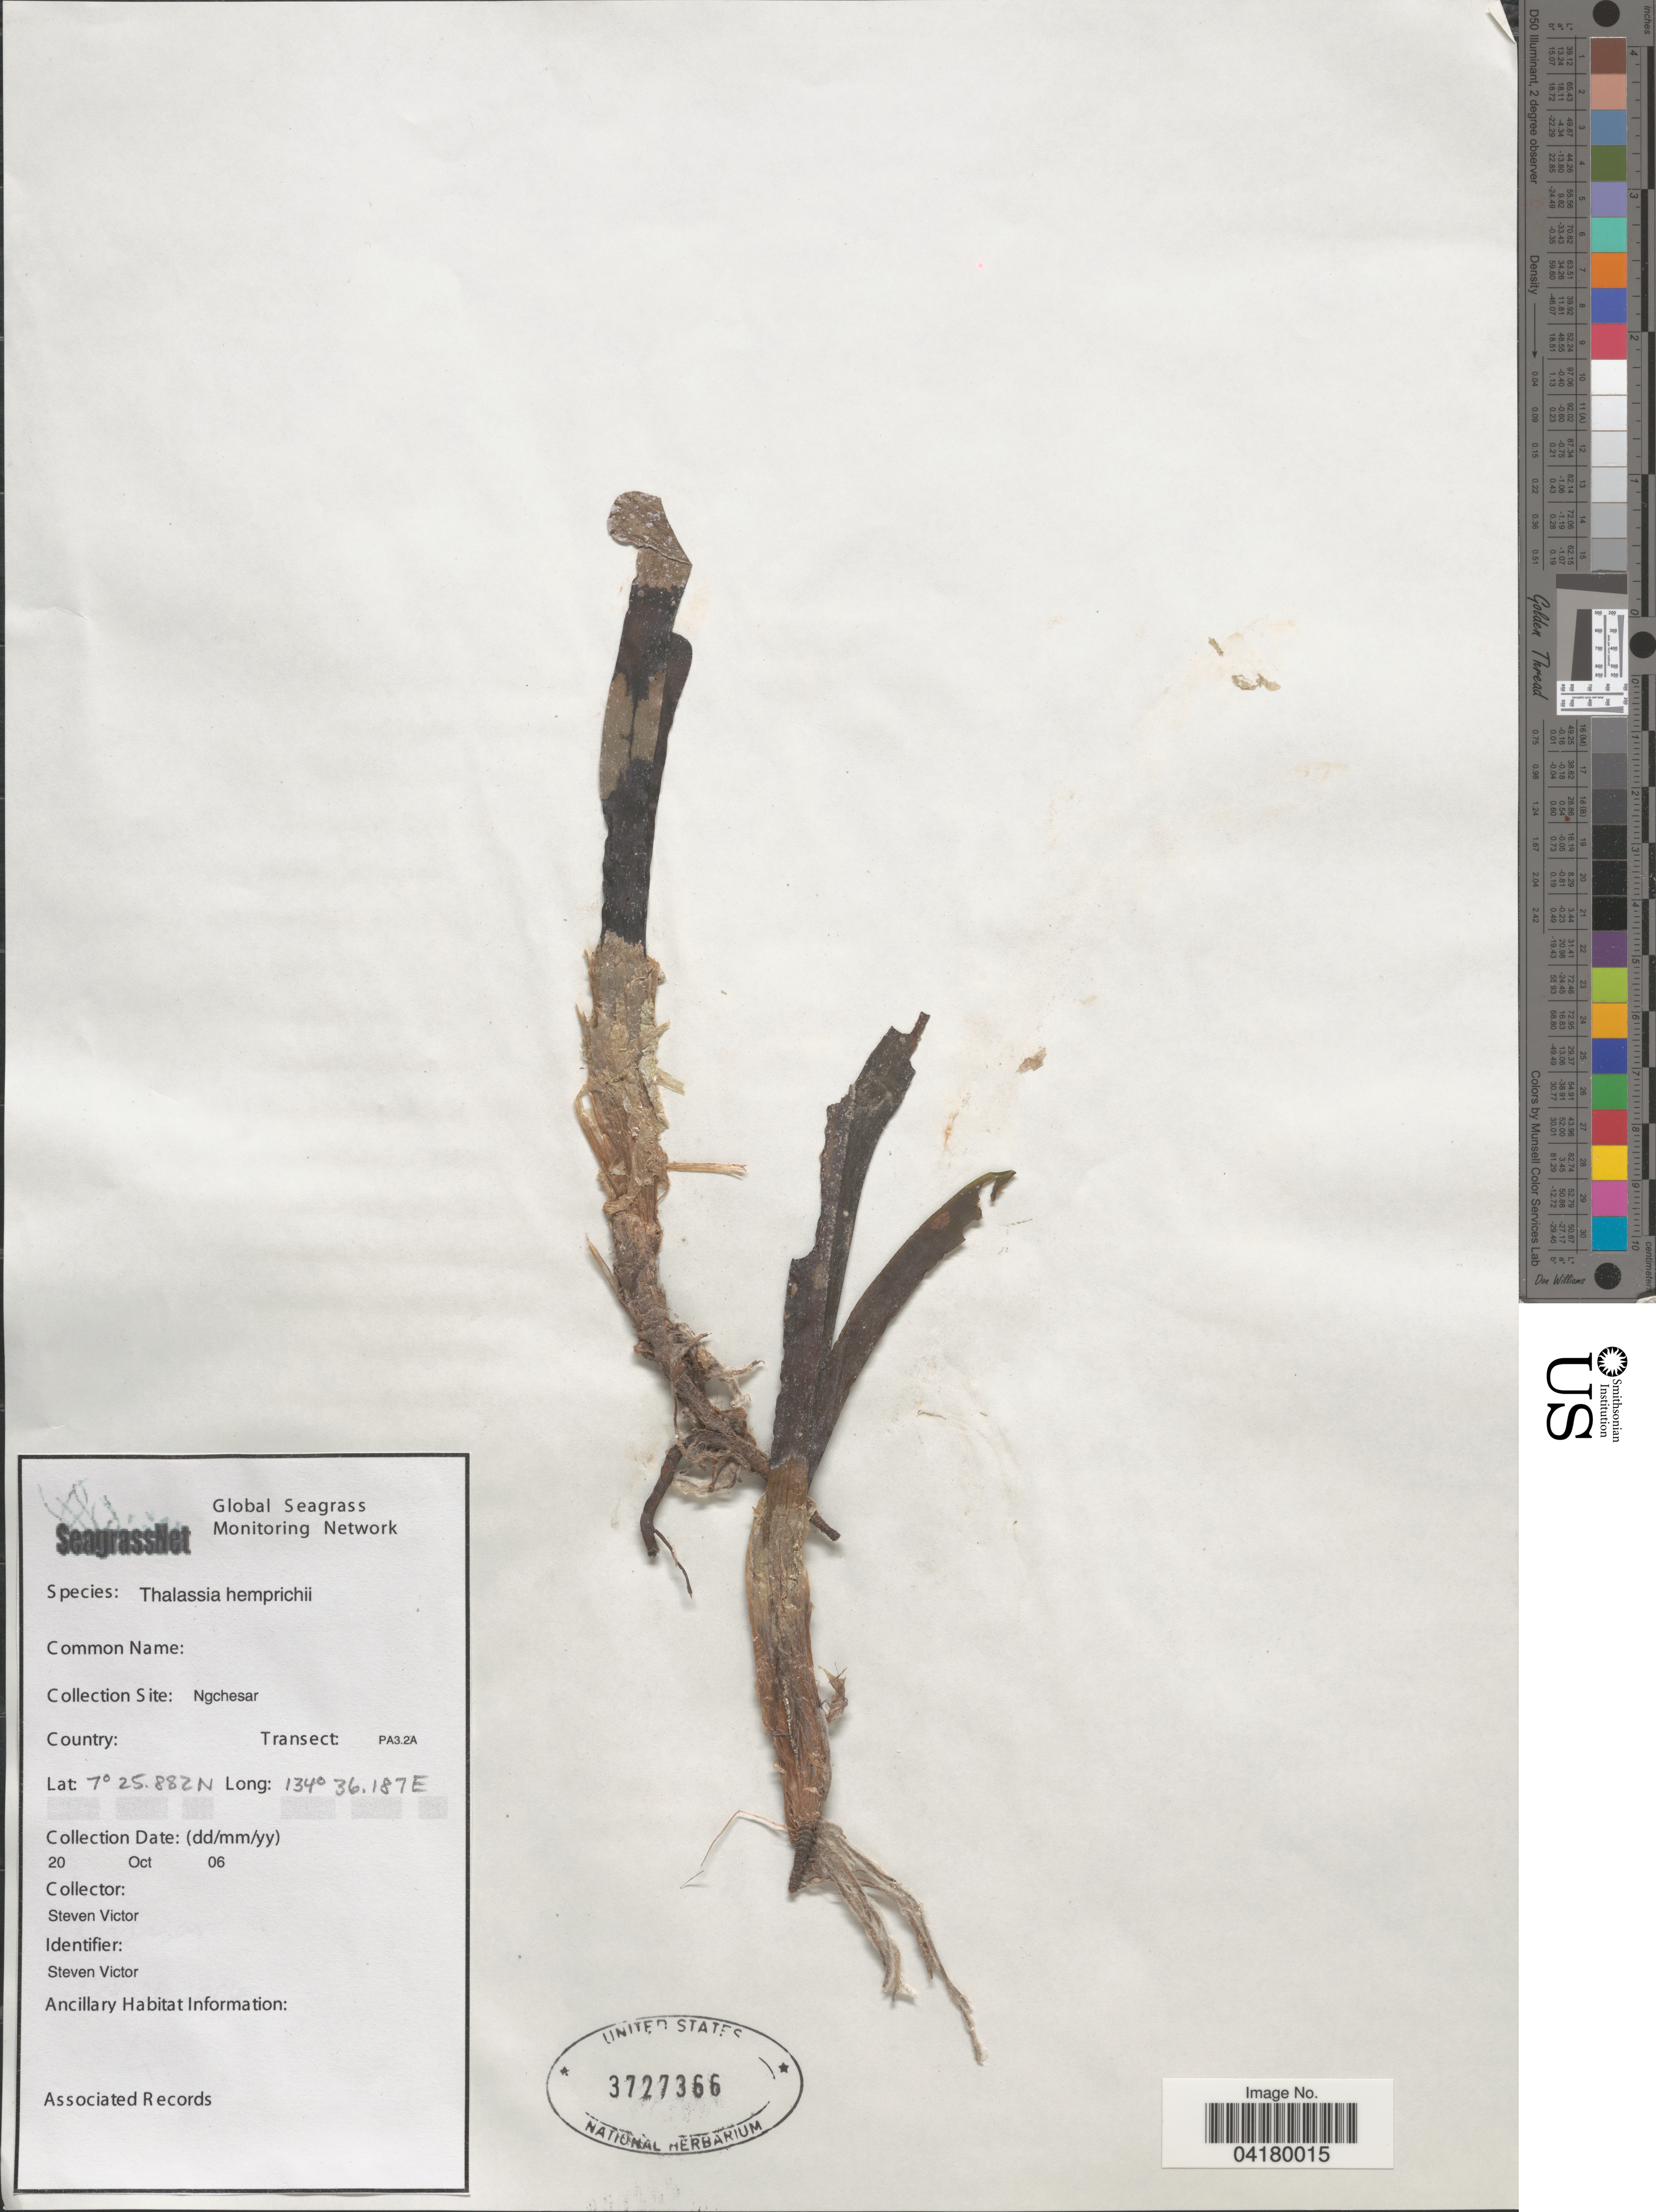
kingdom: Plantae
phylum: Tracheophyta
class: Liliopsida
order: Alismatales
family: Hydrocharitaceae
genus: Thalassia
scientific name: Thalassia hemprichii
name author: Asch.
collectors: S. Victor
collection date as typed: Transcribed d/m/y: 20/10/6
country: Palau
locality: Collection Site: Ngchesar. Transect: PA3.2A.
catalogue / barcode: US 3727366